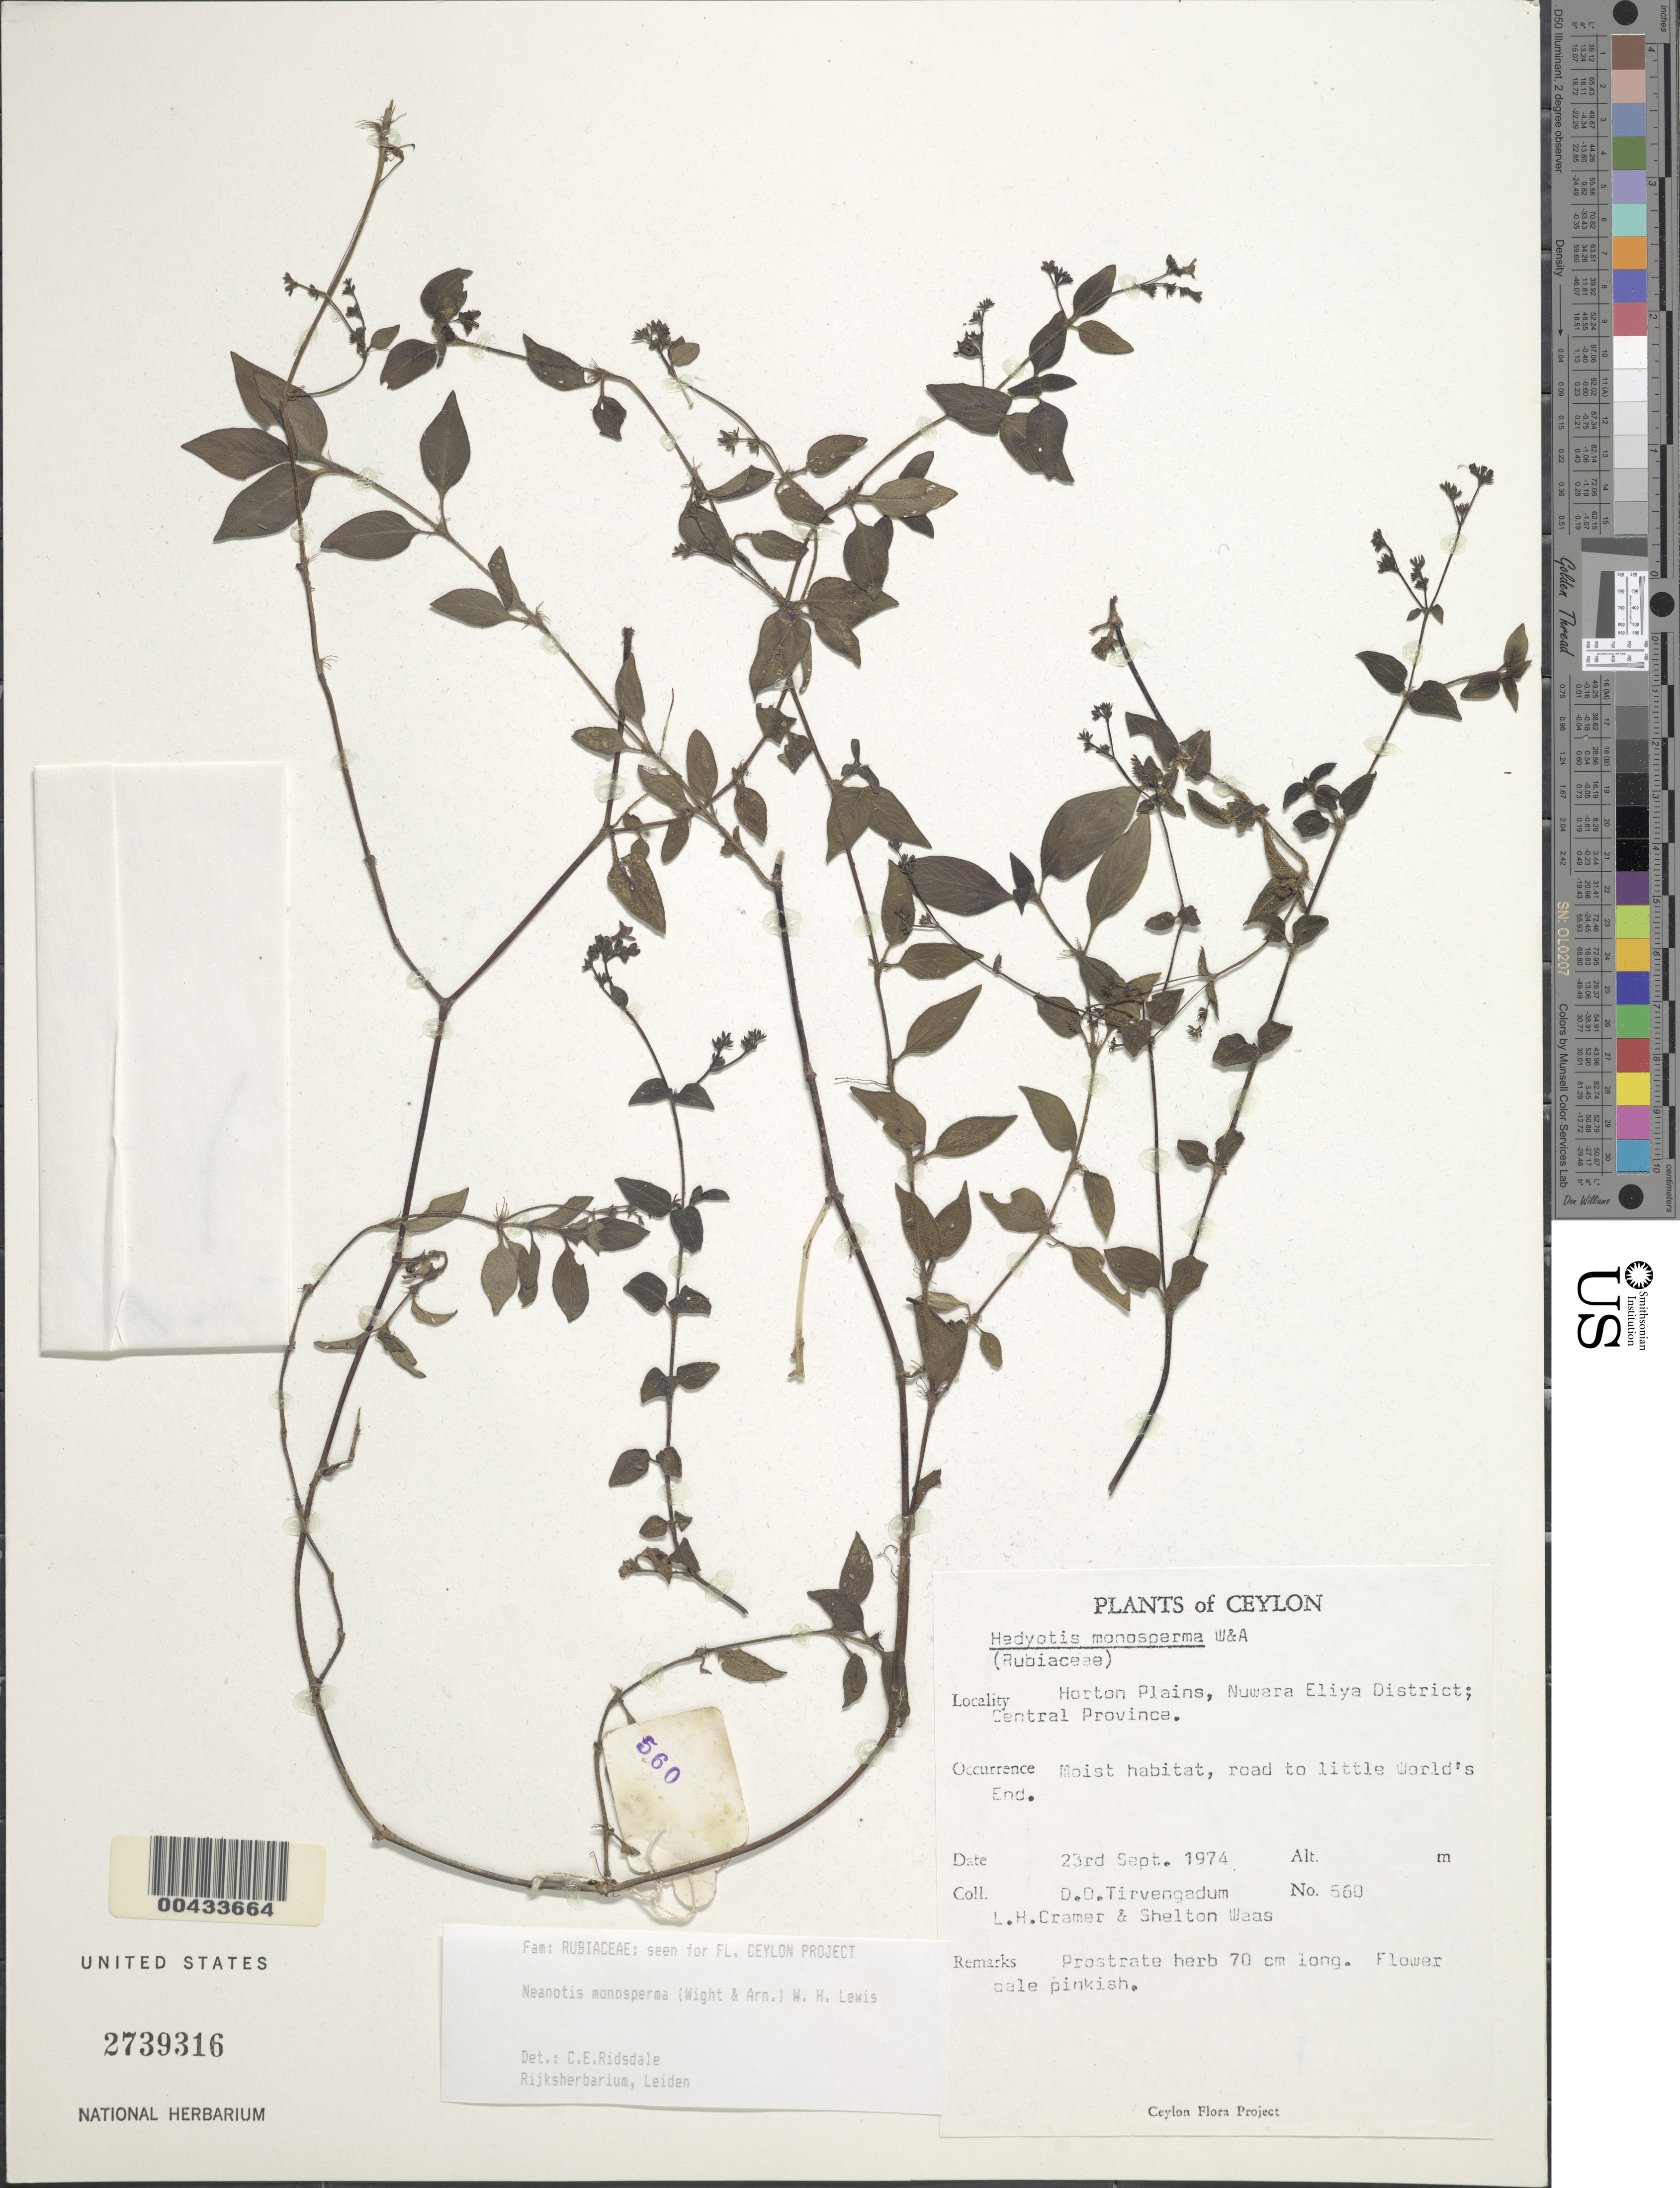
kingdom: Plantae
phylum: Tracheophyta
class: Magnoliopsida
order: Gentianales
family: Rubiaceae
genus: Neanotis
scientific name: Neanotis monosperma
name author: (Wight & Arn.) W.H. Lewis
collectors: D. Tirvengadum, L. H. Cramer, S. Waas & W. Bandaranayake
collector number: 560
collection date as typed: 23 Sep 1974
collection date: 1974-09-23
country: Sri Lanka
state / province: Central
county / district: Nuwara Eliya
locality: Horton Plains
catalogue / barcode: US 2739316